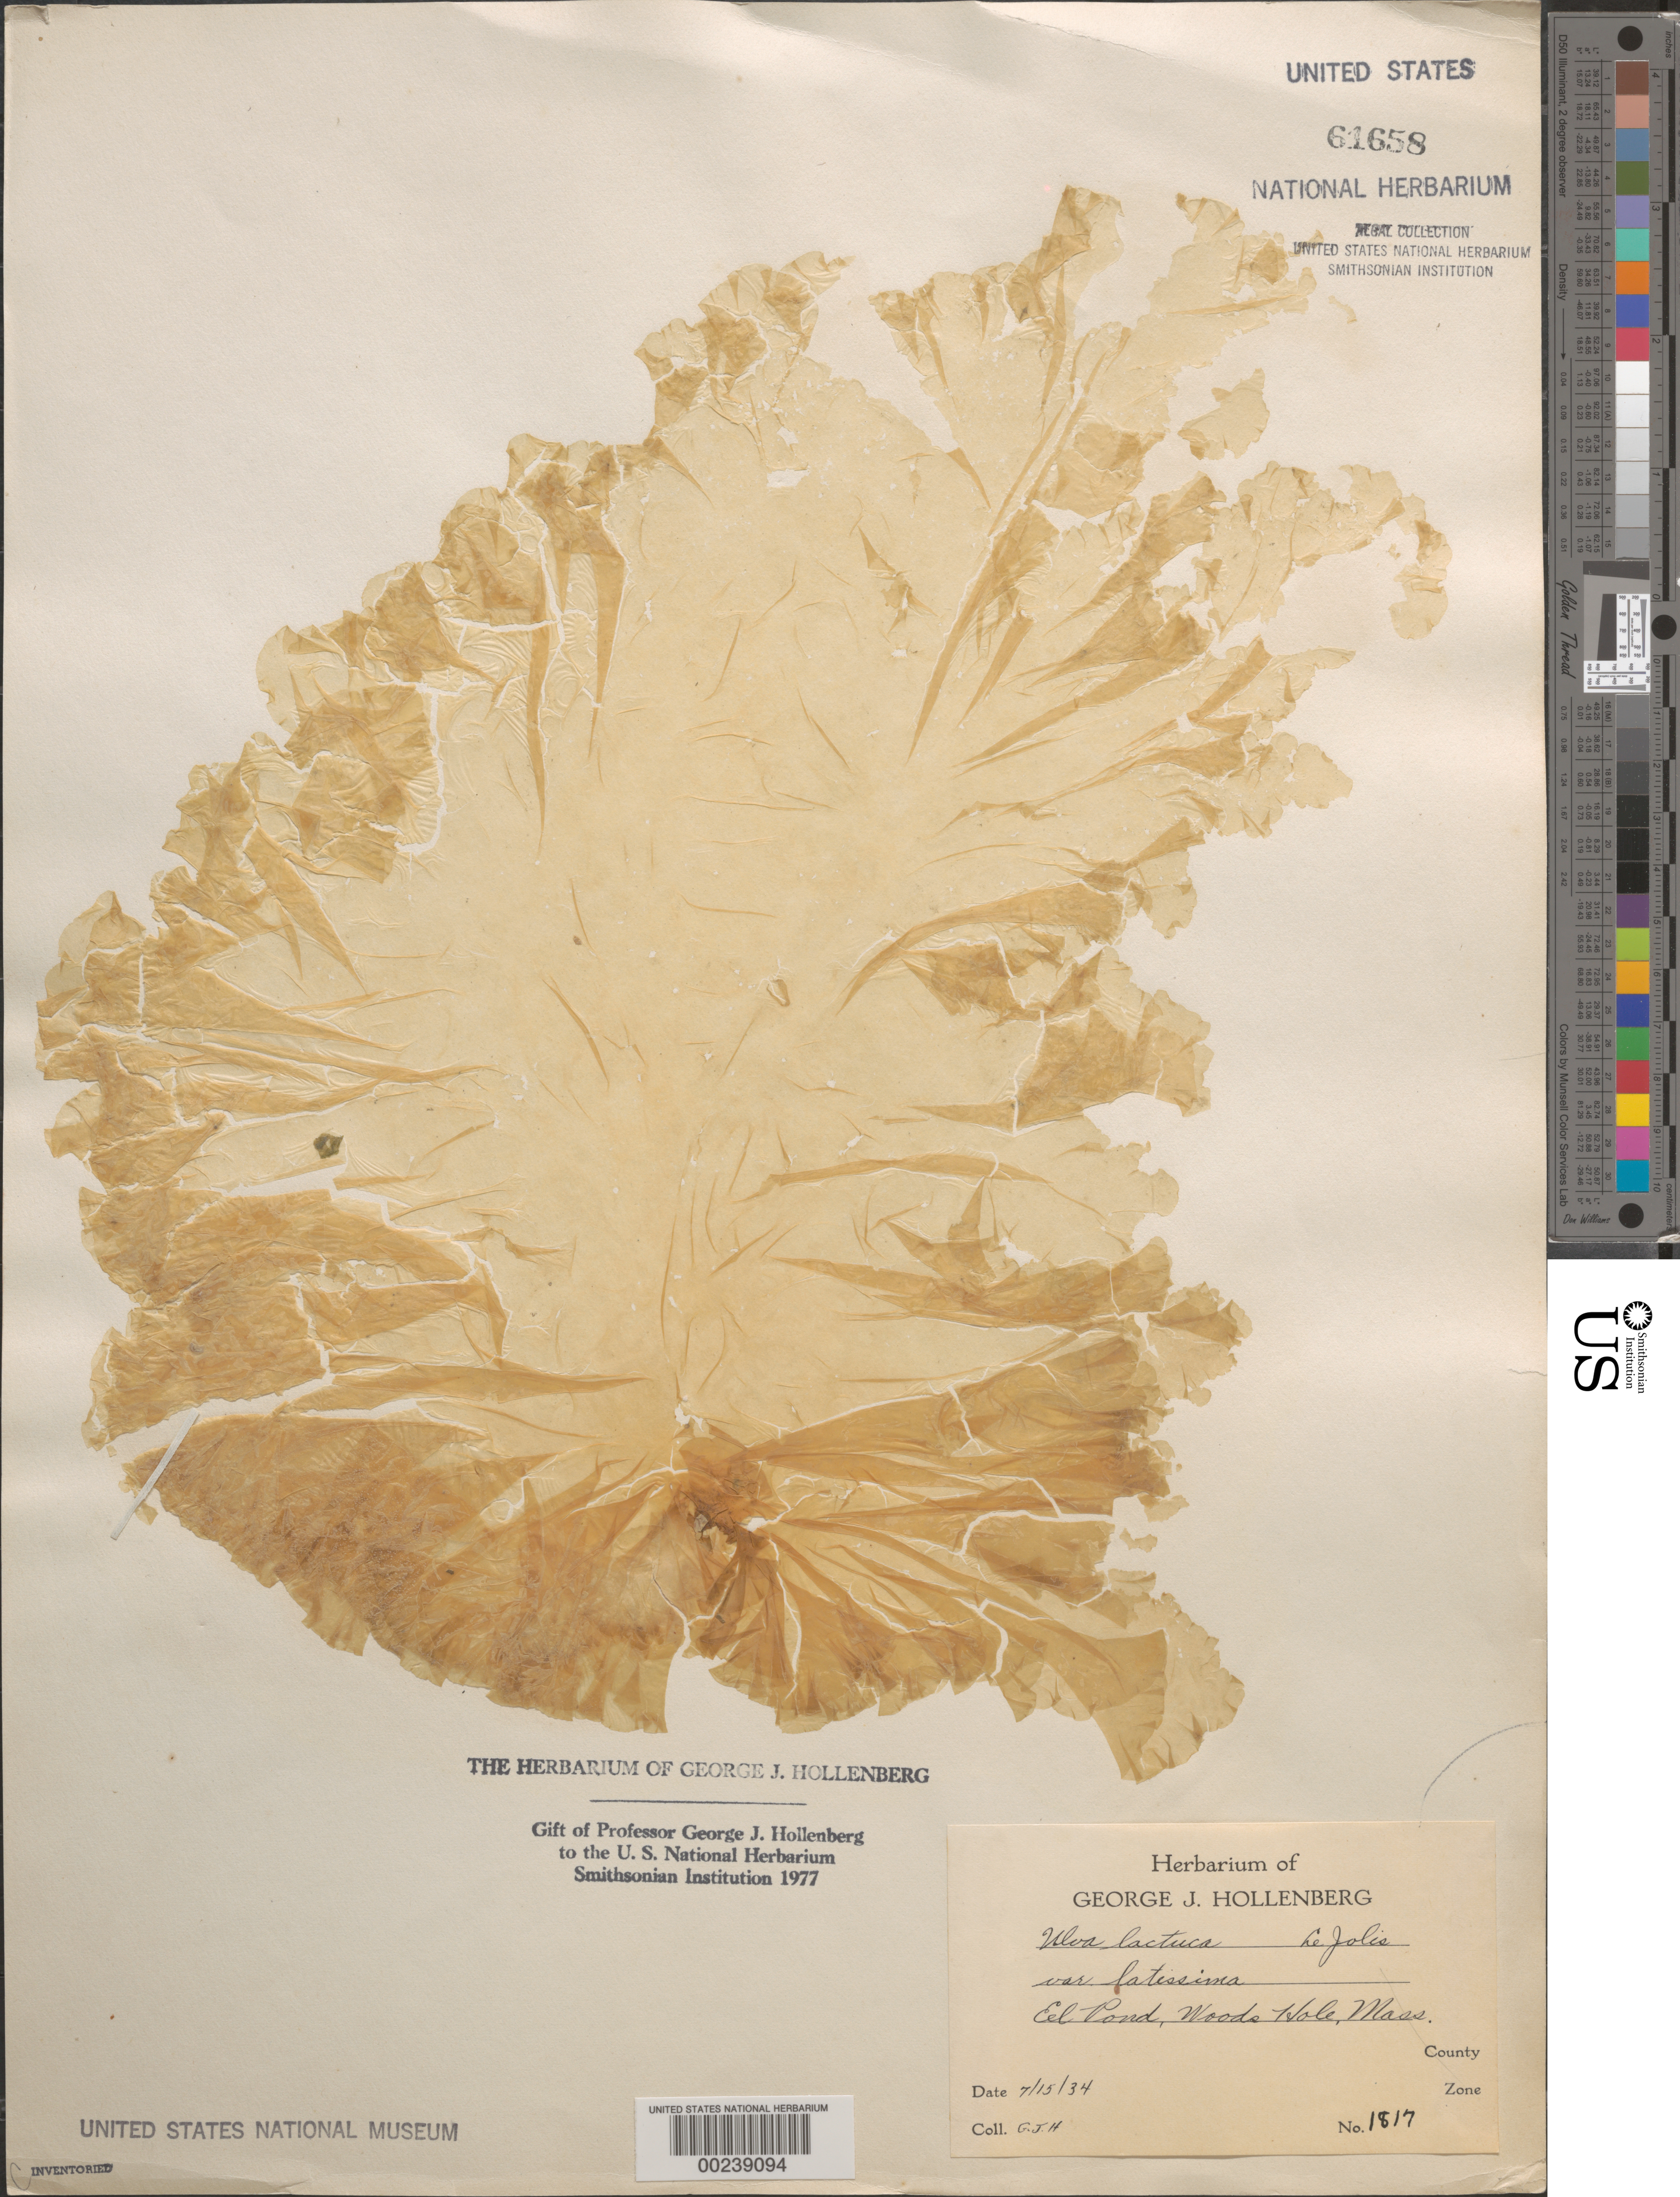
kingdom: Plantae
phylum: Chlorophyta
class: Ulvophyceae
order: Ulvales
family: Ulvaceae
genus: Ulva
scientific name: Ulva lactuca var. latissima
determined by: Hollenberg, George J.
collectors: G. Hollenberg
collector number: GJH 1817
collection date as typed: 15 Jul 1934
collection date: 1934-07-15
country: United States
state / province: Massachusetts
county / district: Barnstable County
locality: Woods Hole, Eel Pond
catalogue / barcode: US 61658